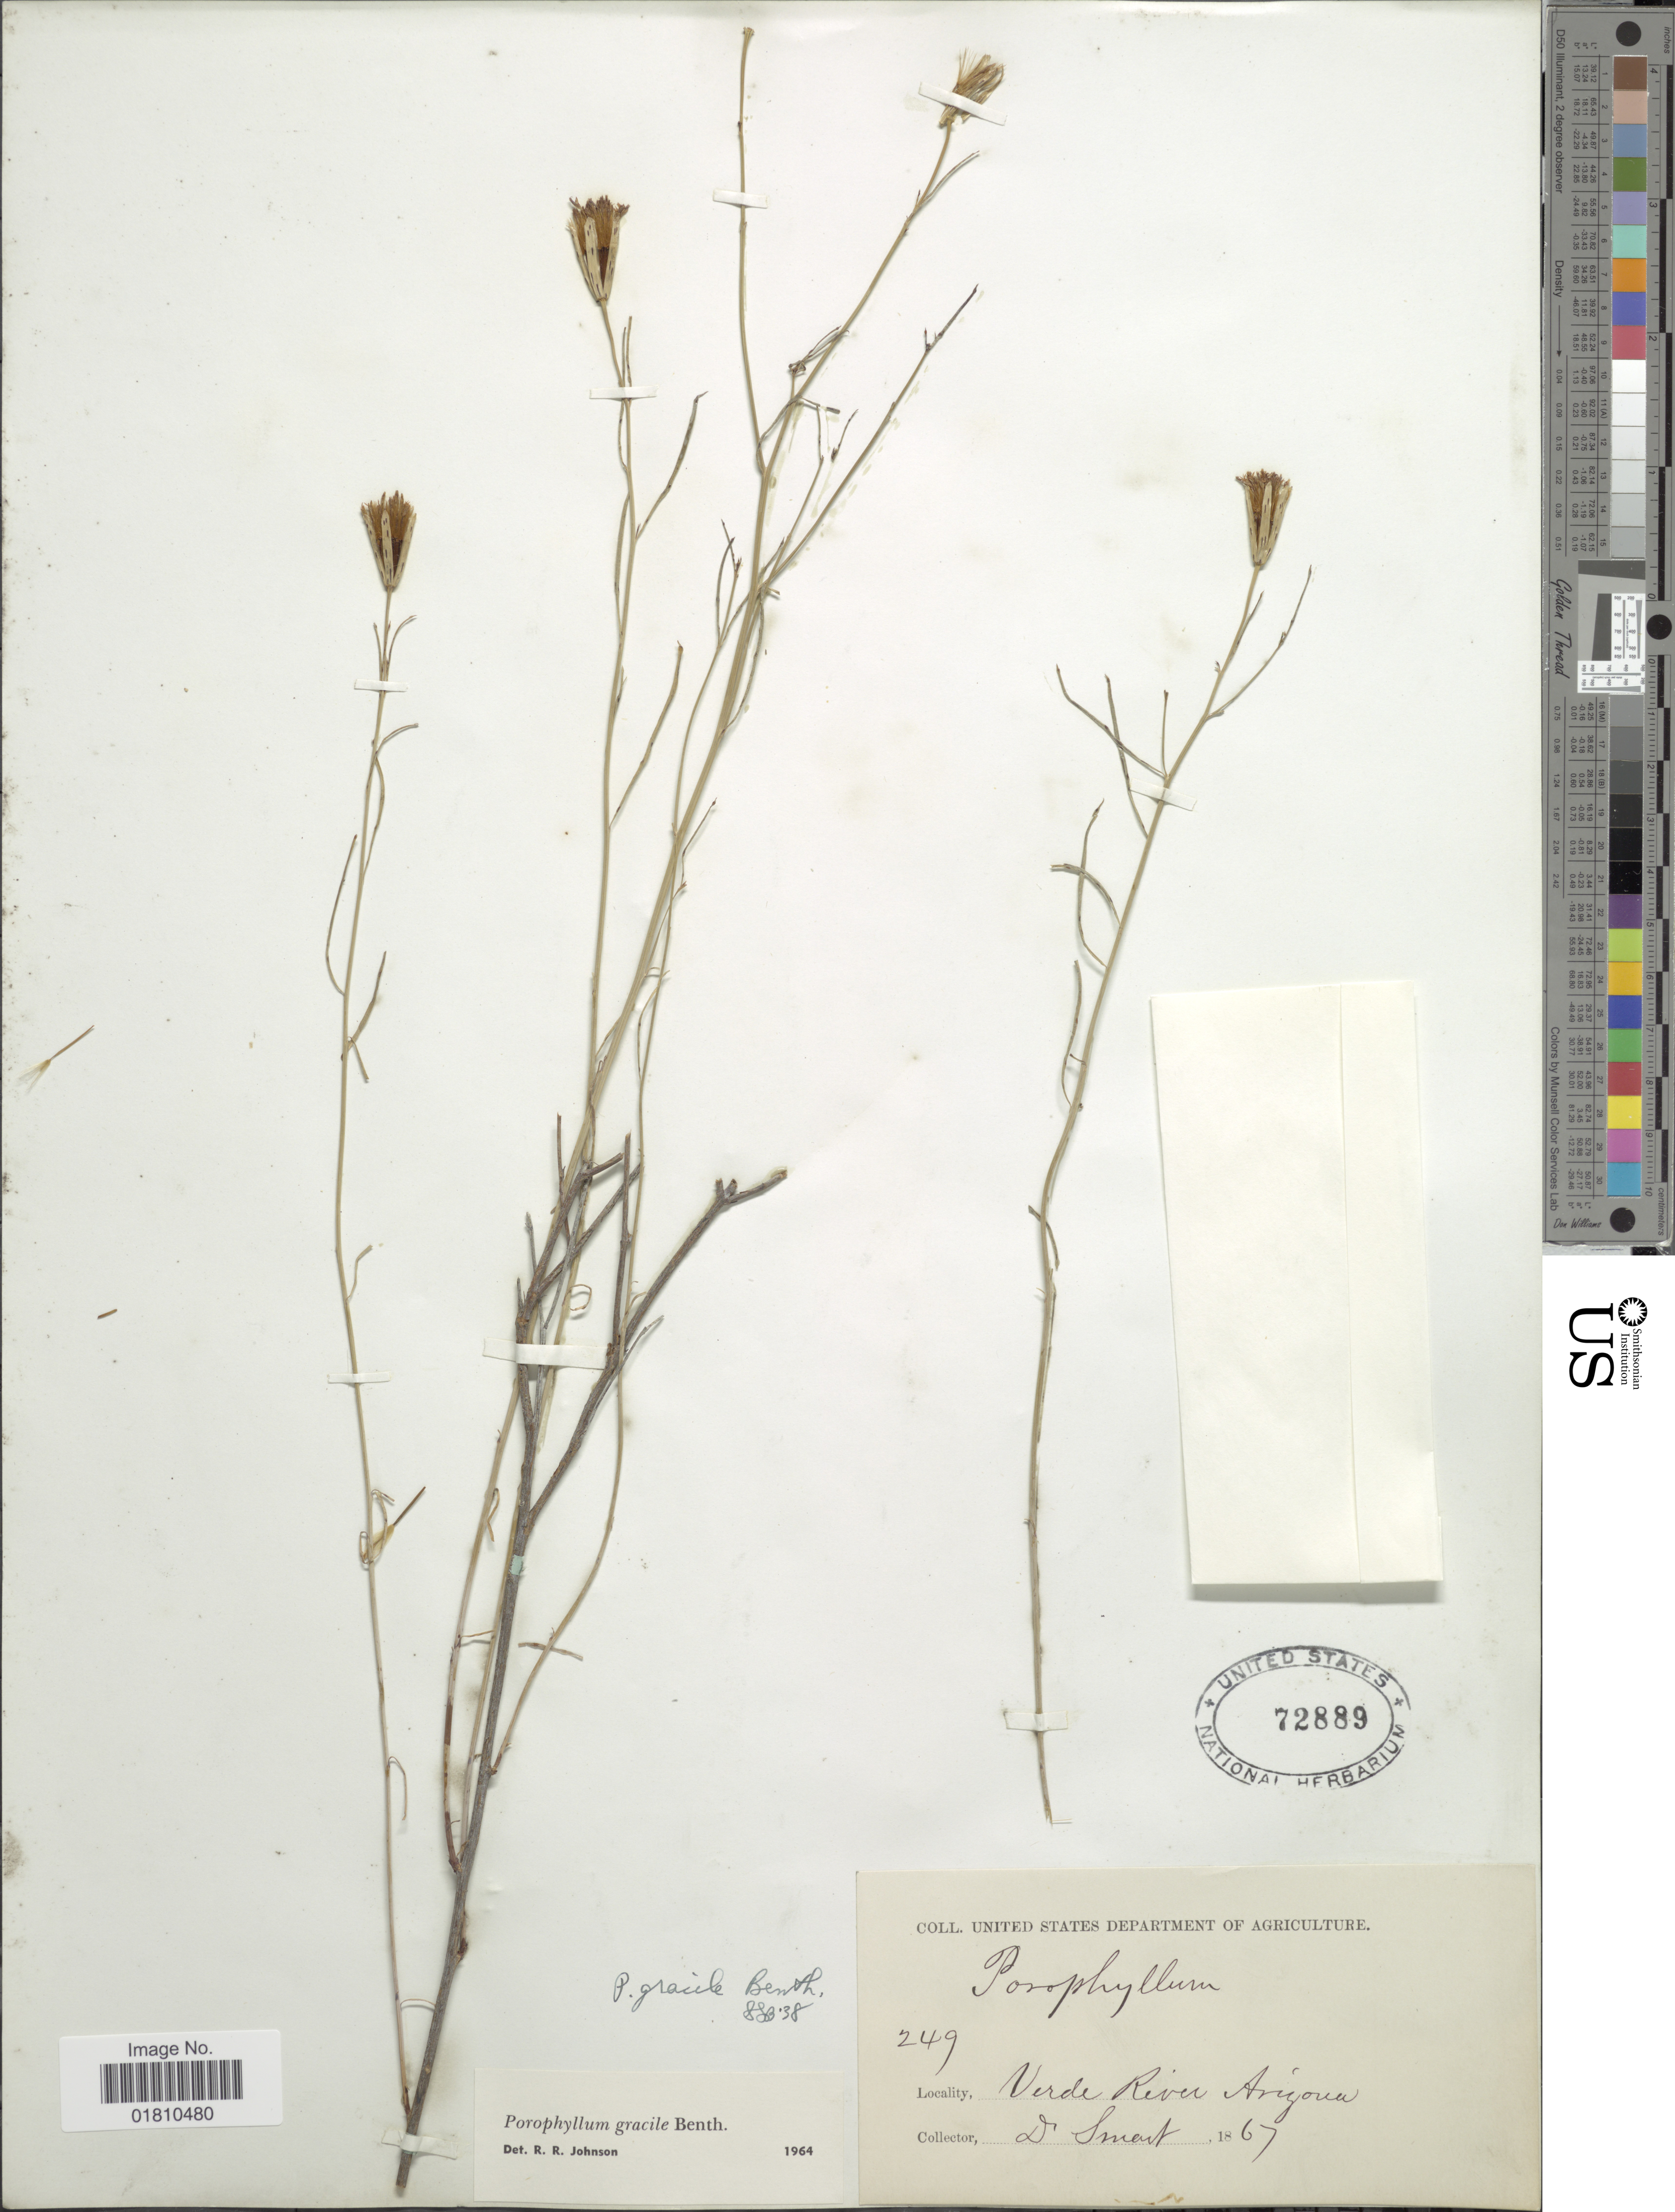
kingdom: Plantae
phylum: Tracheophyta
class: Magnoliopsida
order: Asterales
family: Asteraceae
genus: Porophyllum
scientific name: Porophyllum gracile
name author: Benth.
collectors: -. Smart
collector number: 249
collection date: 1867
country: United States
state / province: Arizona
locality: Verde River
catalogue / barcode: US 72889